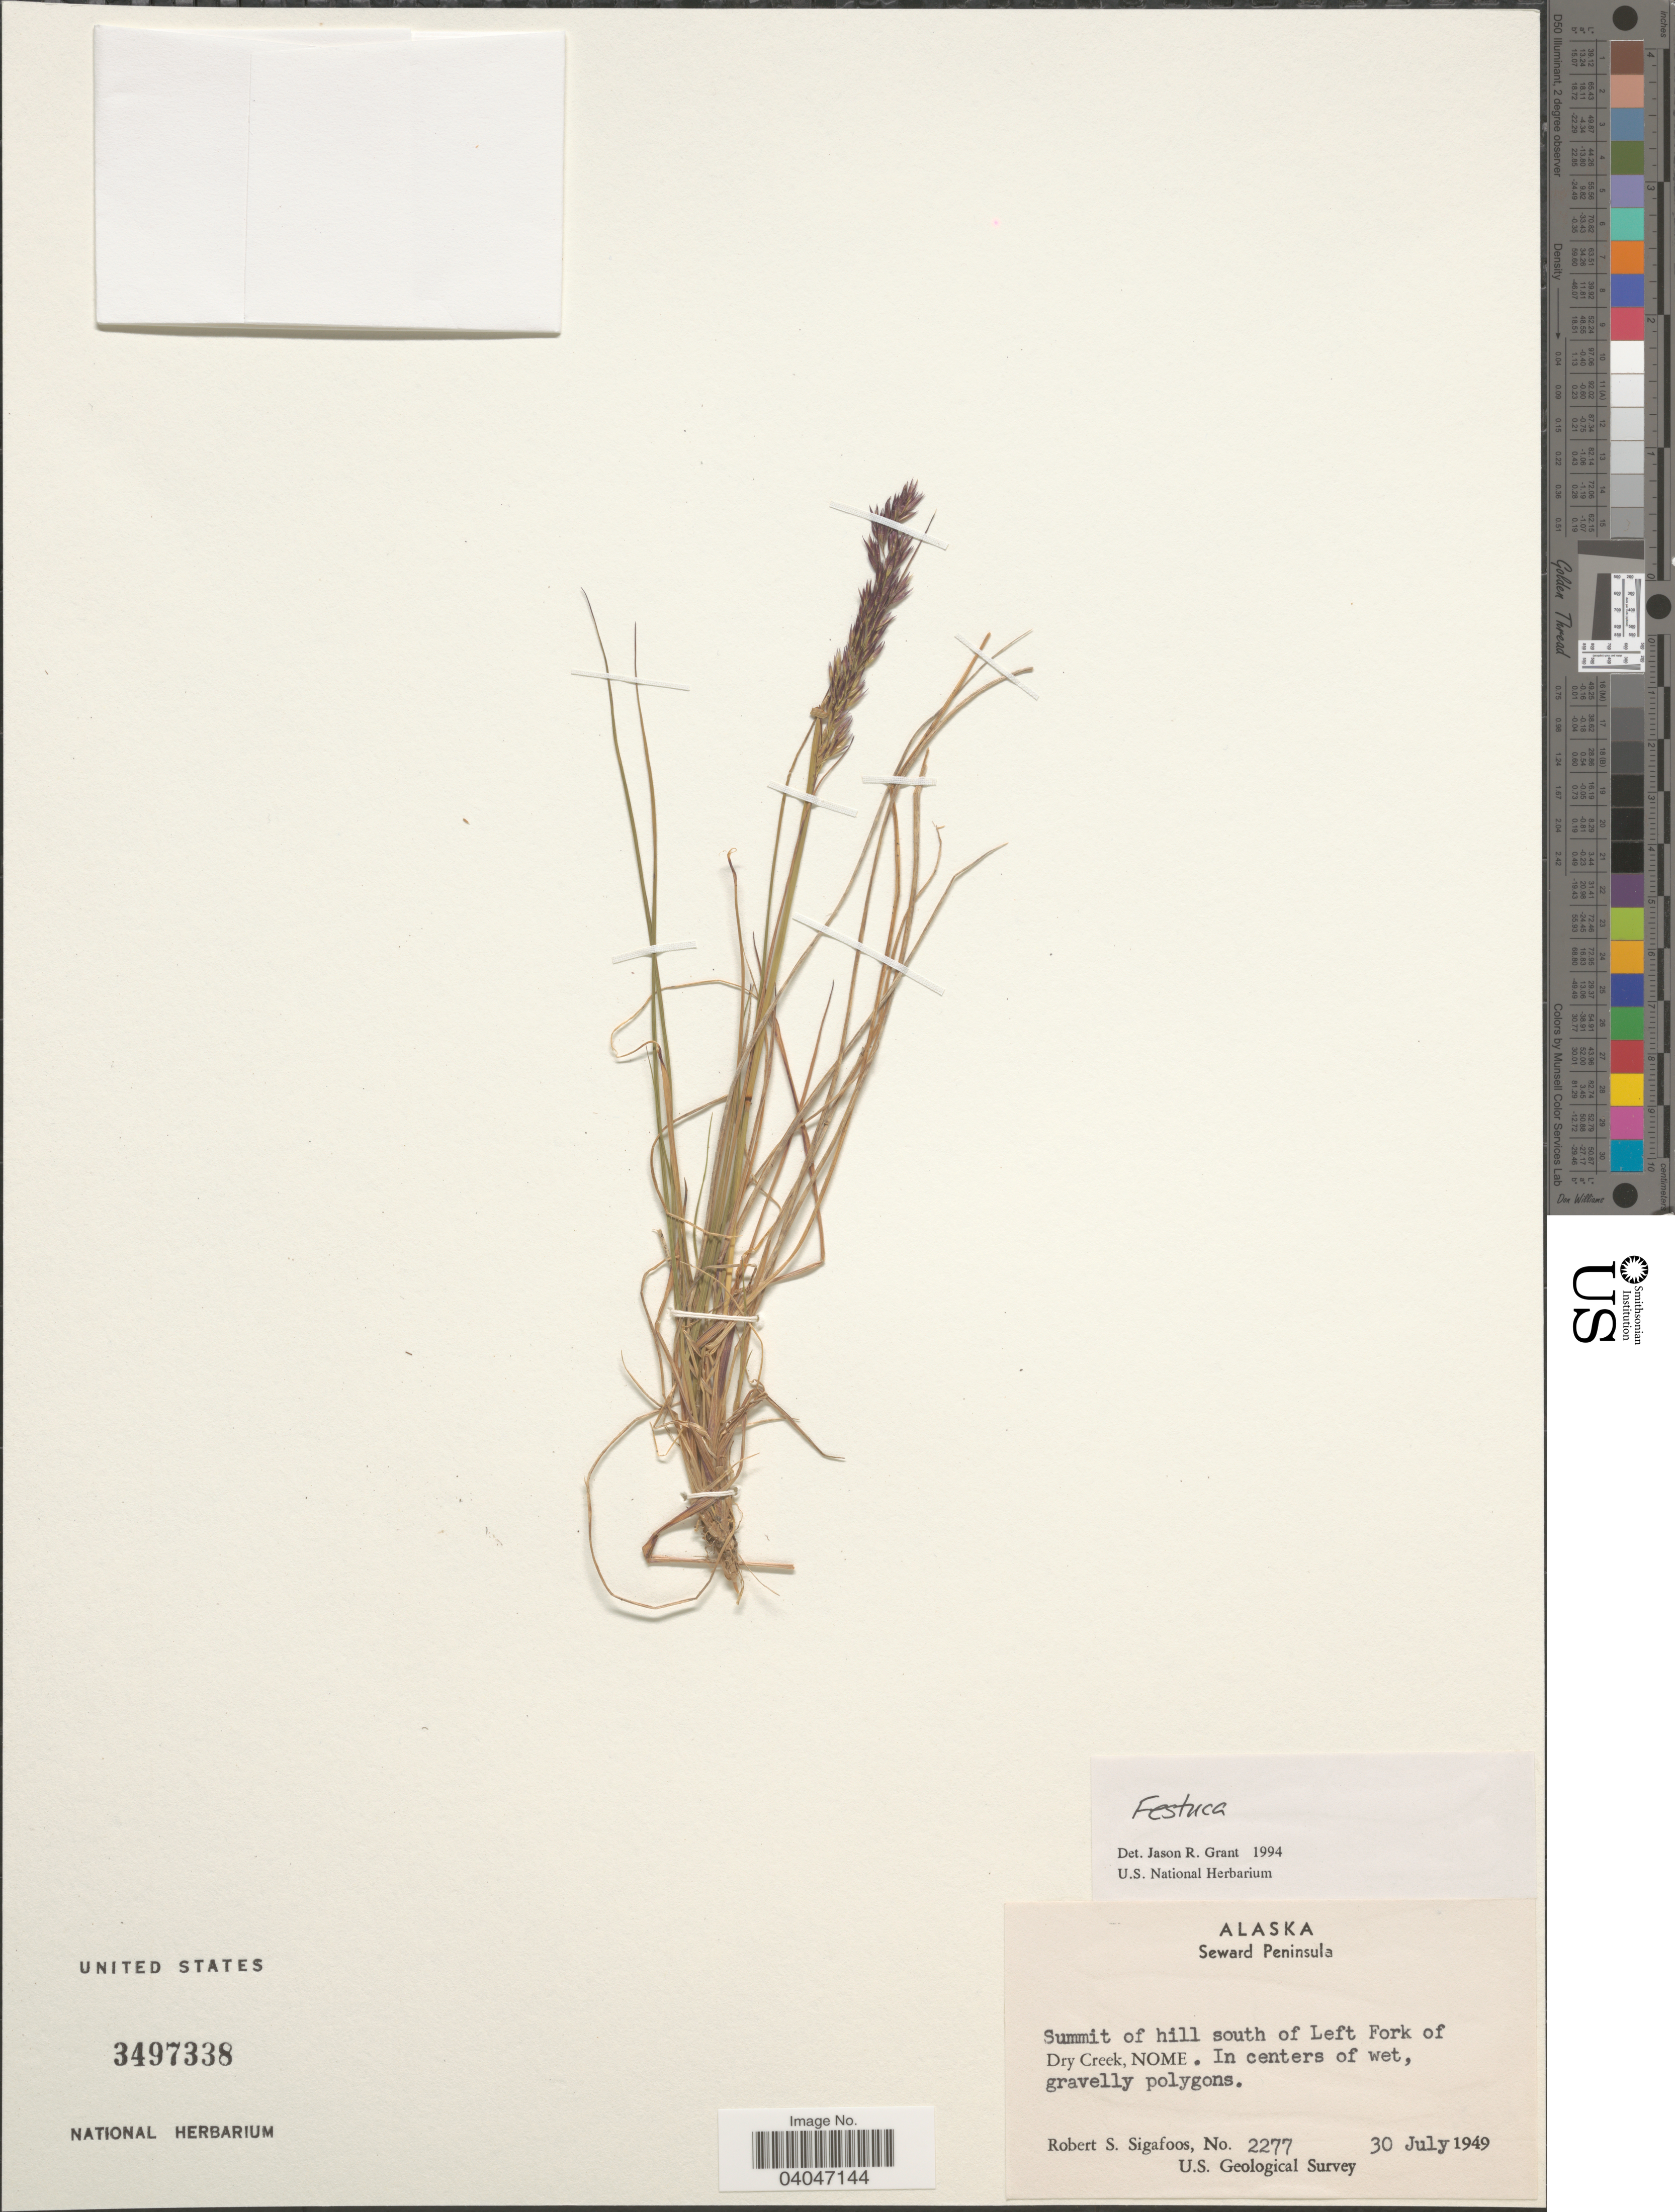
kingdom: Plantae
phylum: Tracheophyta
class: Liliopsida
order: Poales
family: Poaceae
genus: Festuca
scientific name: Festuca sp.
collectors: R. Sigafoos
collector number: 2277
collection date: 1949-07-30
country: United States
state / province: Alaska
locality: Seward Peninsula. Summit of hill south of Left Fork of Dry Creek, Nome.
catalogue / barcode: US 3497338